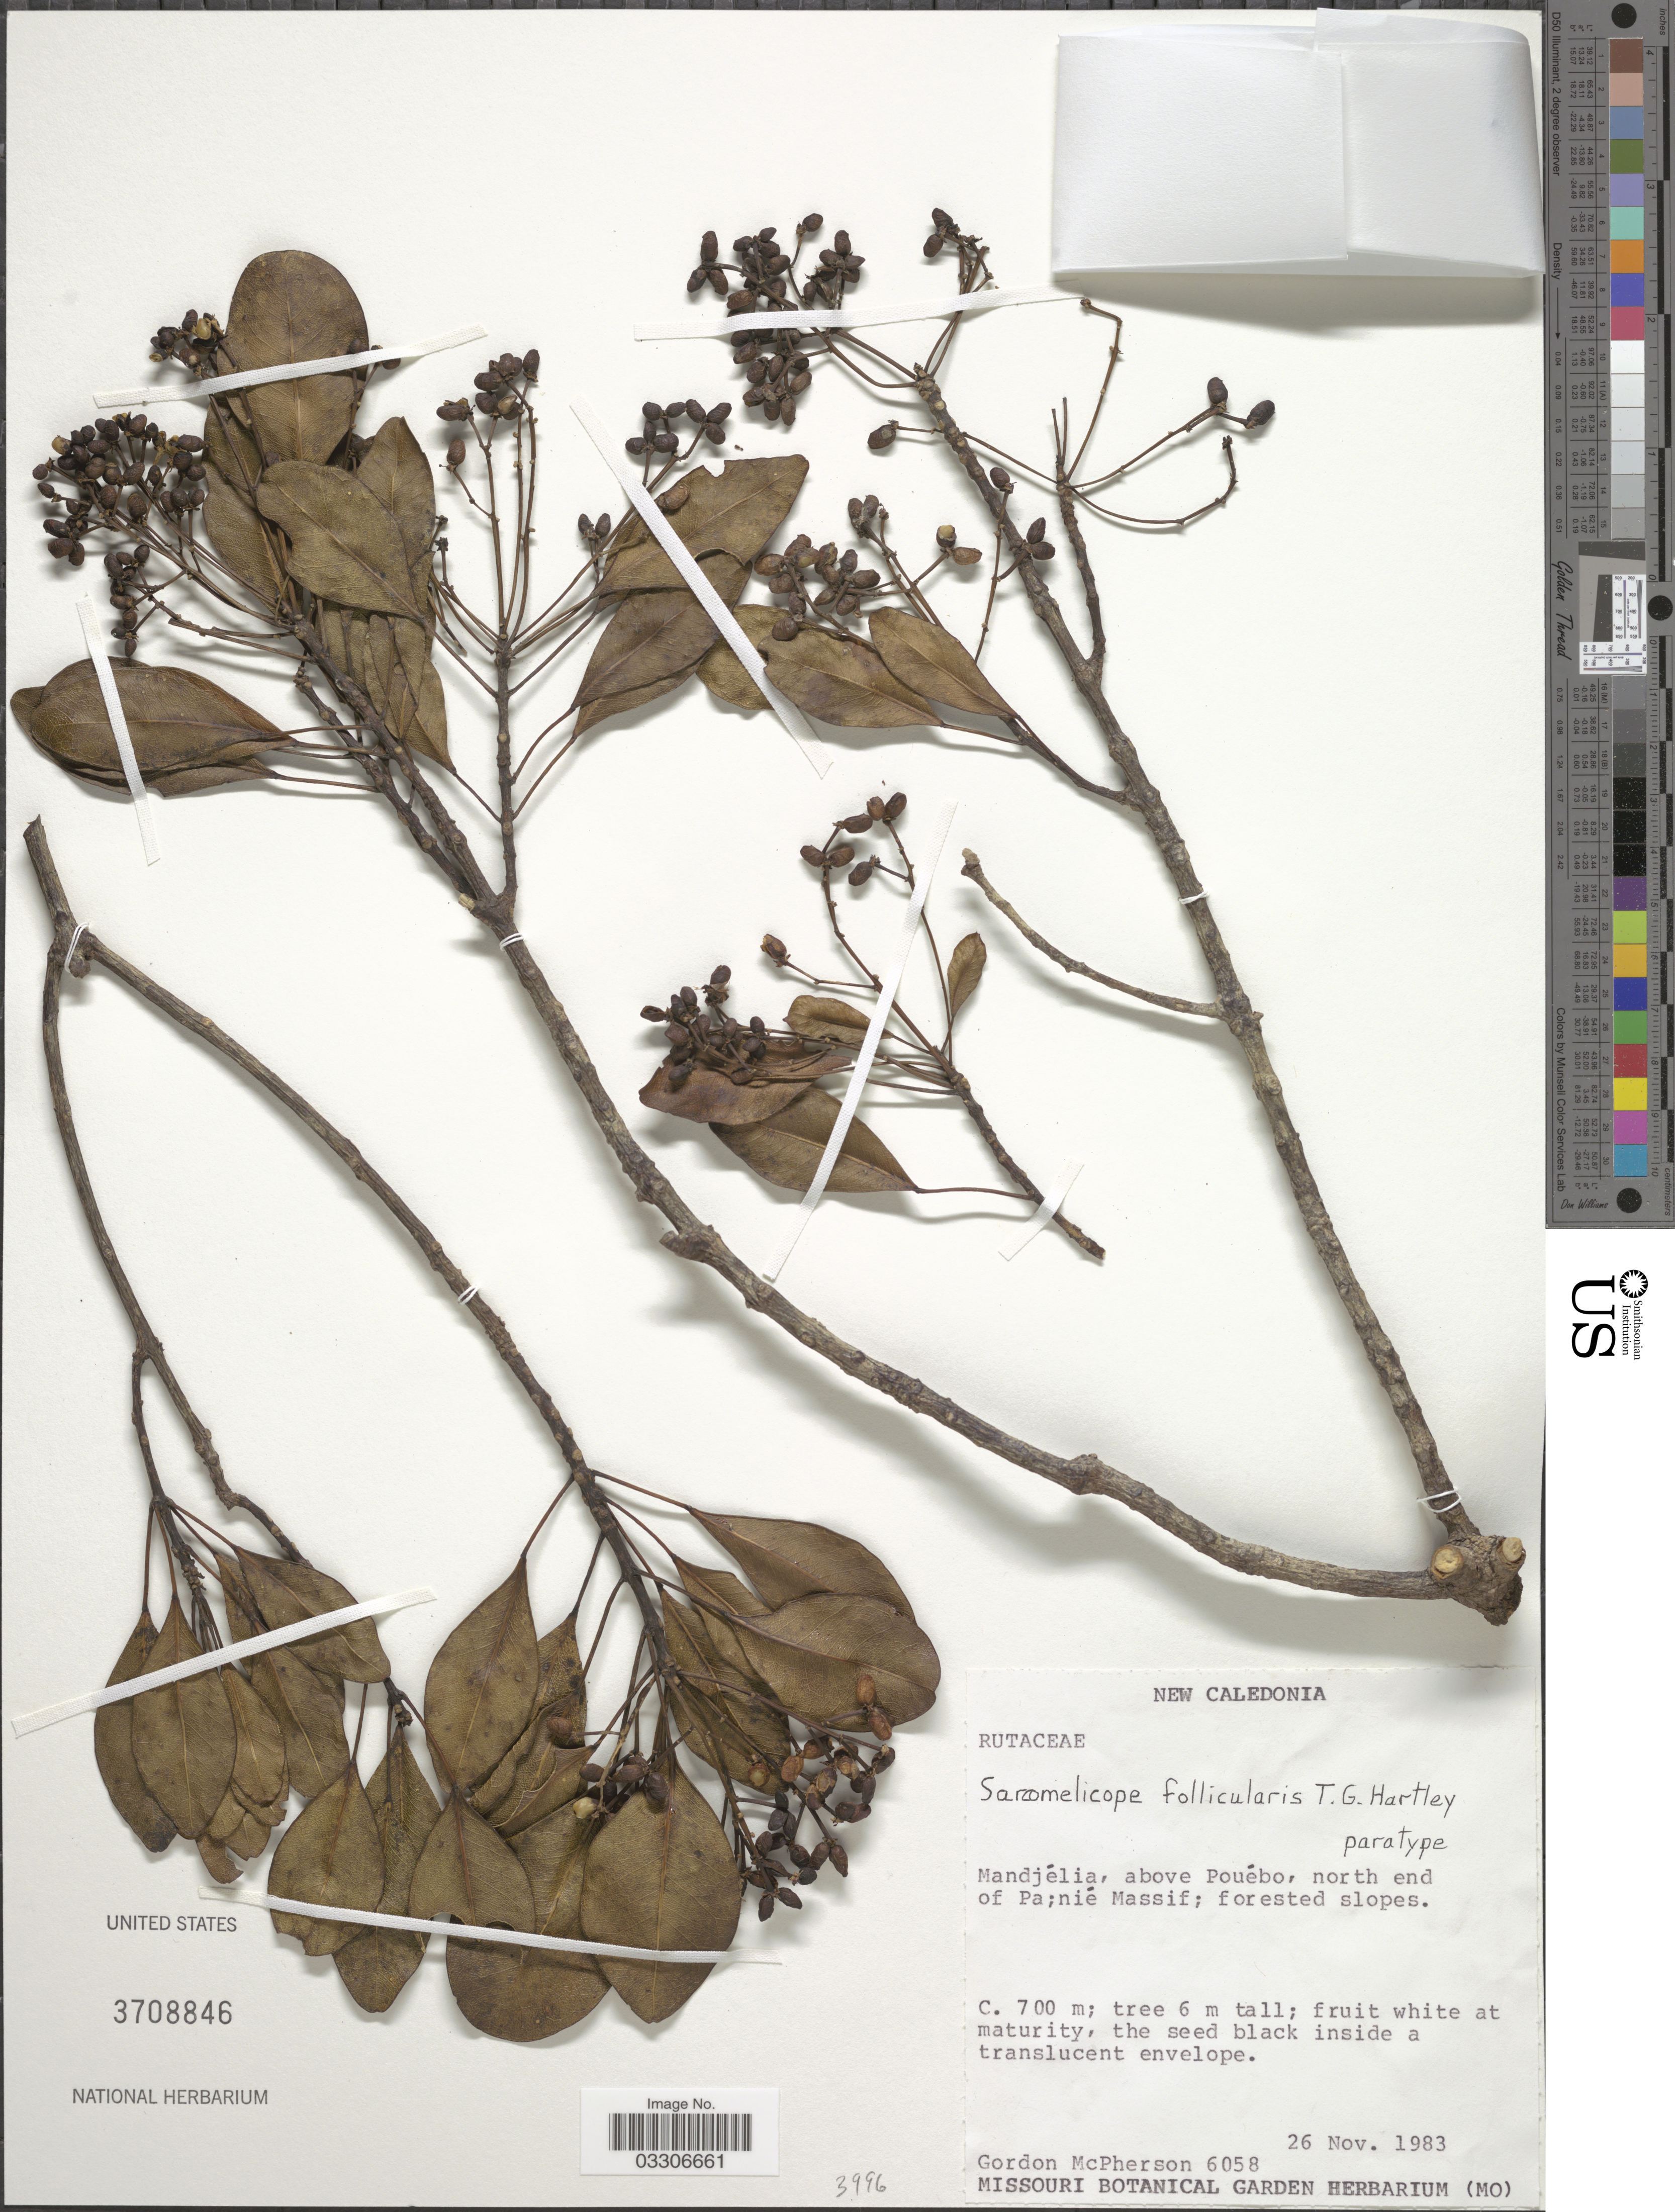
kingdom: Plantae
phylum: Tracheophyta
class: Magnoliopsida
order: Sapindales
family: Rutaceae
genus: Sarcomelicope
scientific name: Sarcomelicope follicularis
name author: T.G. Hartley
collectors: G. D. McPherson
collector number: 6058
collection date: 1983-11-26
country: New Caledonia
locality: Mandjélia, above Pouébo, north end of Pa;nié massif.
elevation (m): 700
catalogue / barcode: US 3708846